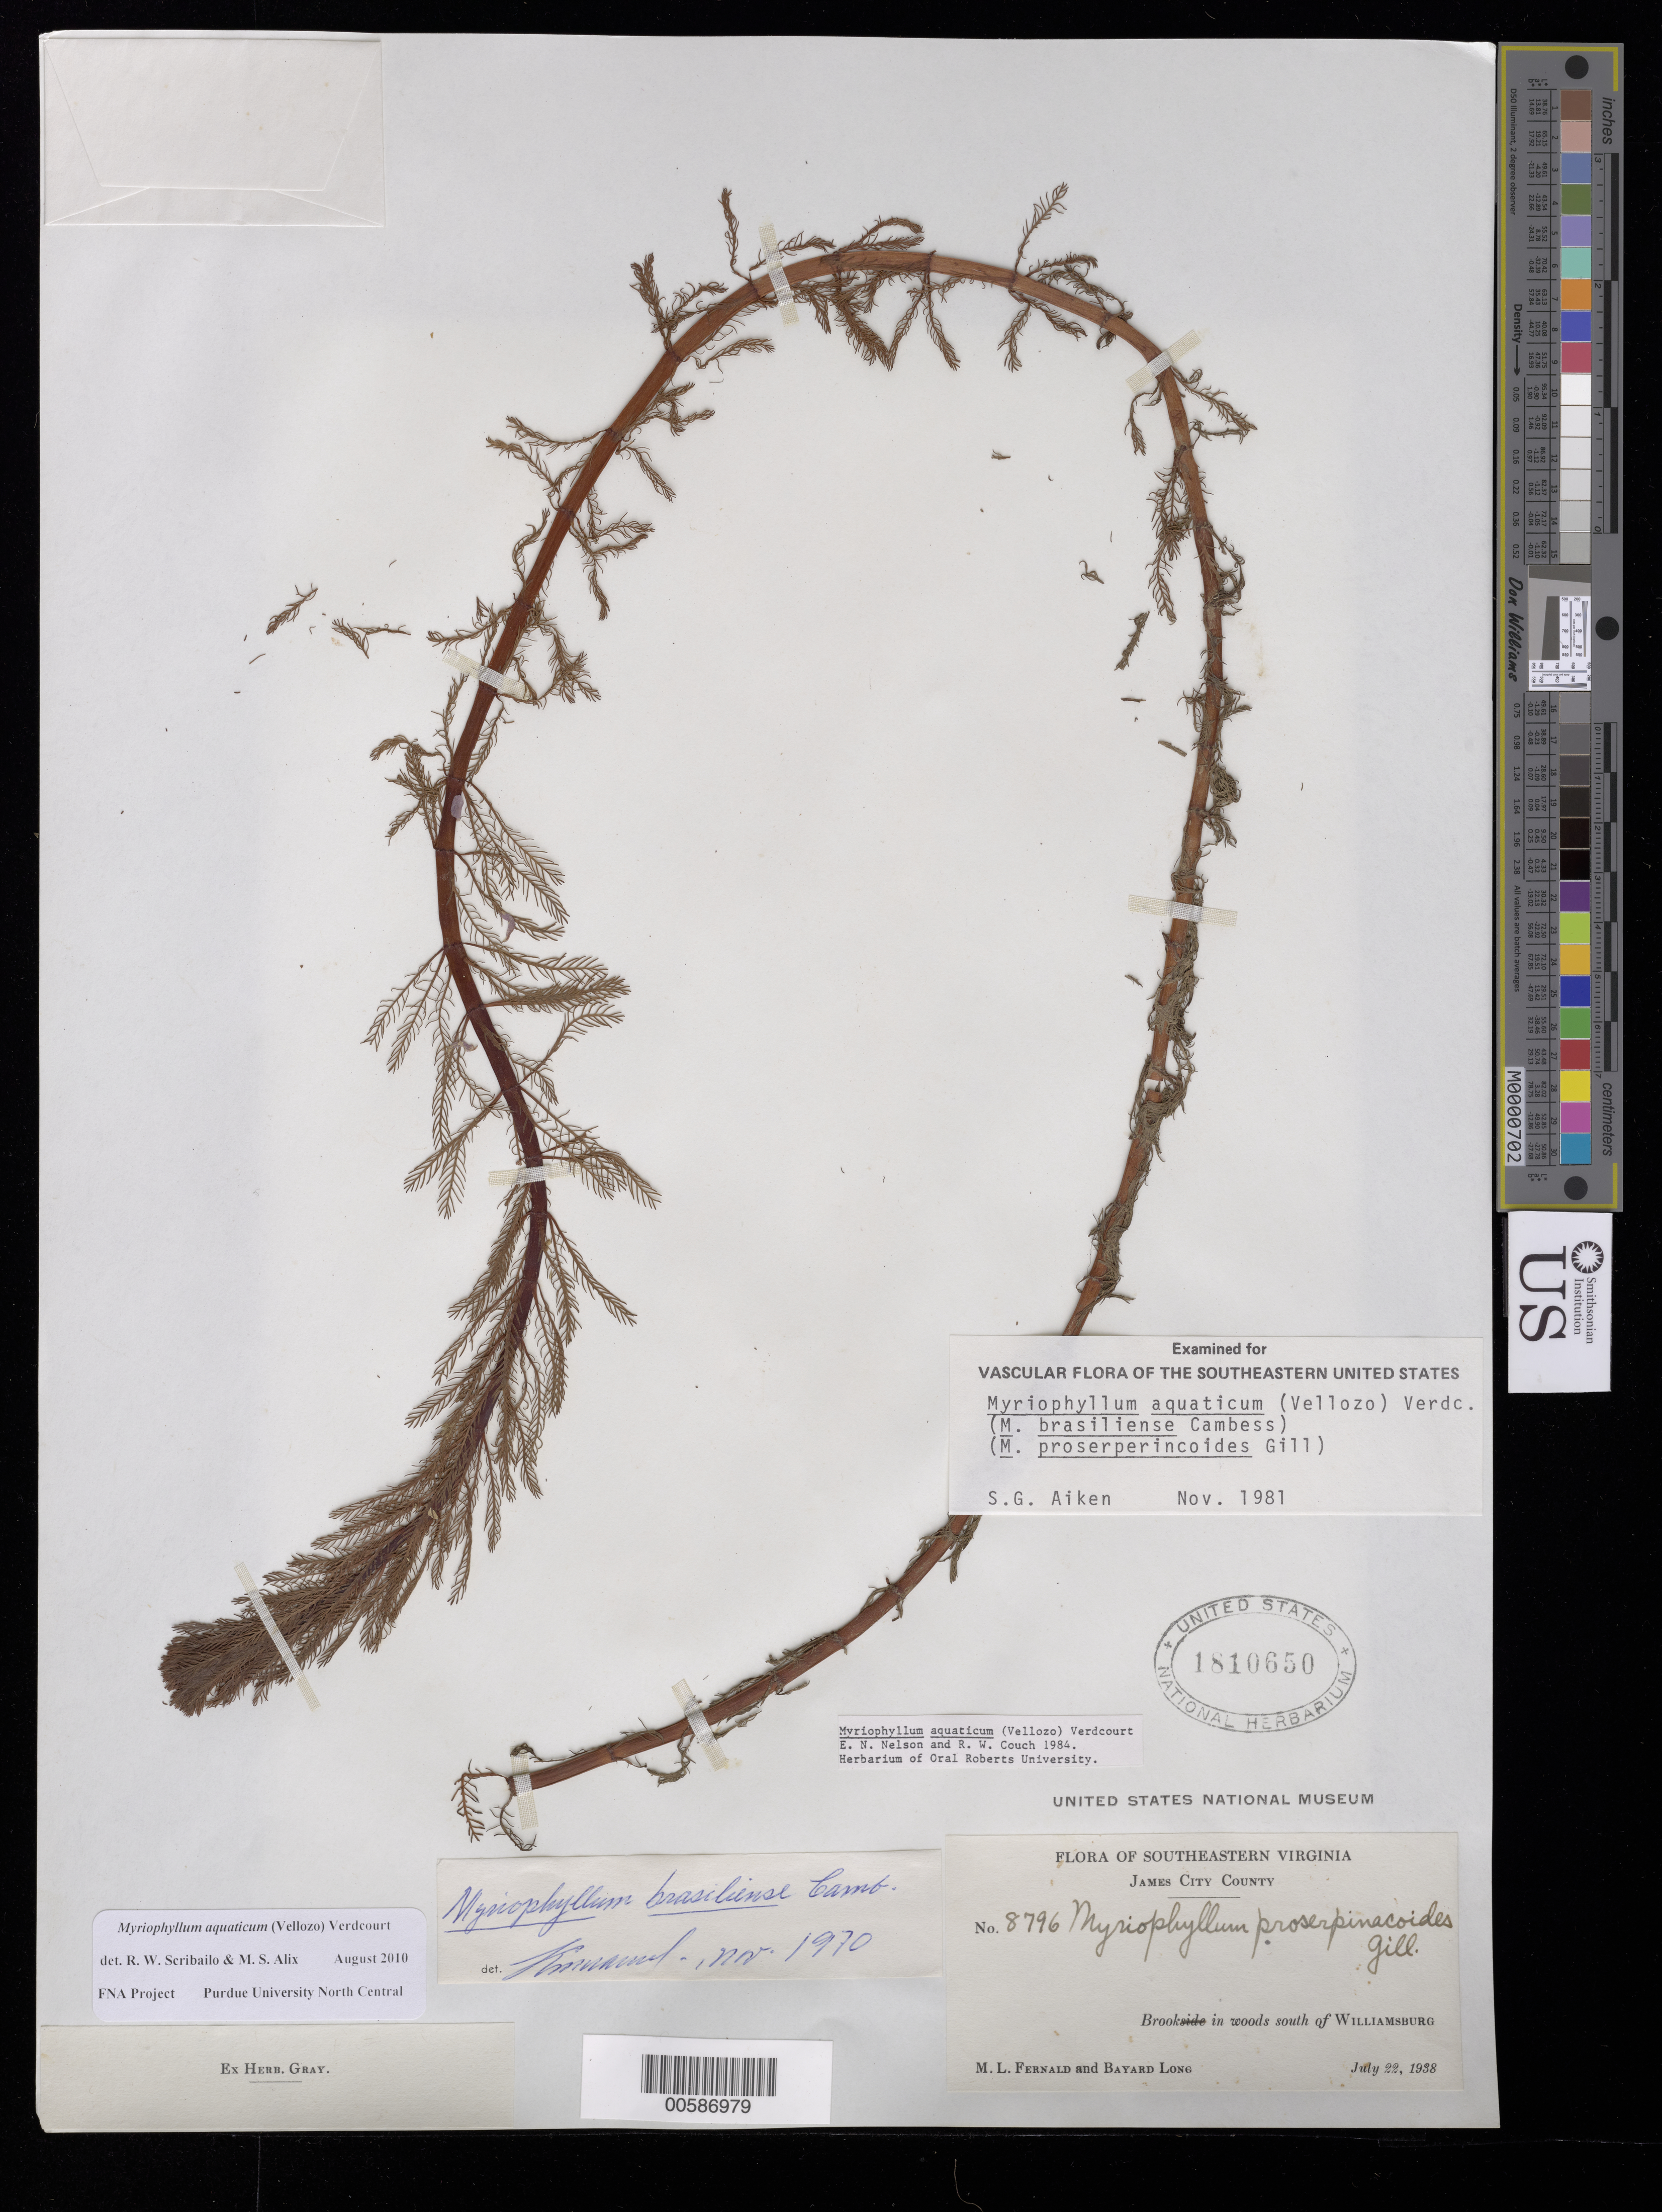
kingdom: Plantae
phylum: Tracheophyta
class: Magnoliopsida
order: Saxifragales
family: Haloragaceae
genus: Myriophyllum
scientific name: Myriophyllum aquaticum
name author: (Vell.) Verdc.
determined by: Scribailo, R. W.; Alix, M. S.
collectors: M. L. Fernald & B. Long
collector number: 8796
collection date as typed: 22 Jul 1938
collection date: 1938-07-22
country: United States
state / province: Virginia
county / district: James City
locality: South of Williamsburg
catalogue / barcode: US 1810650